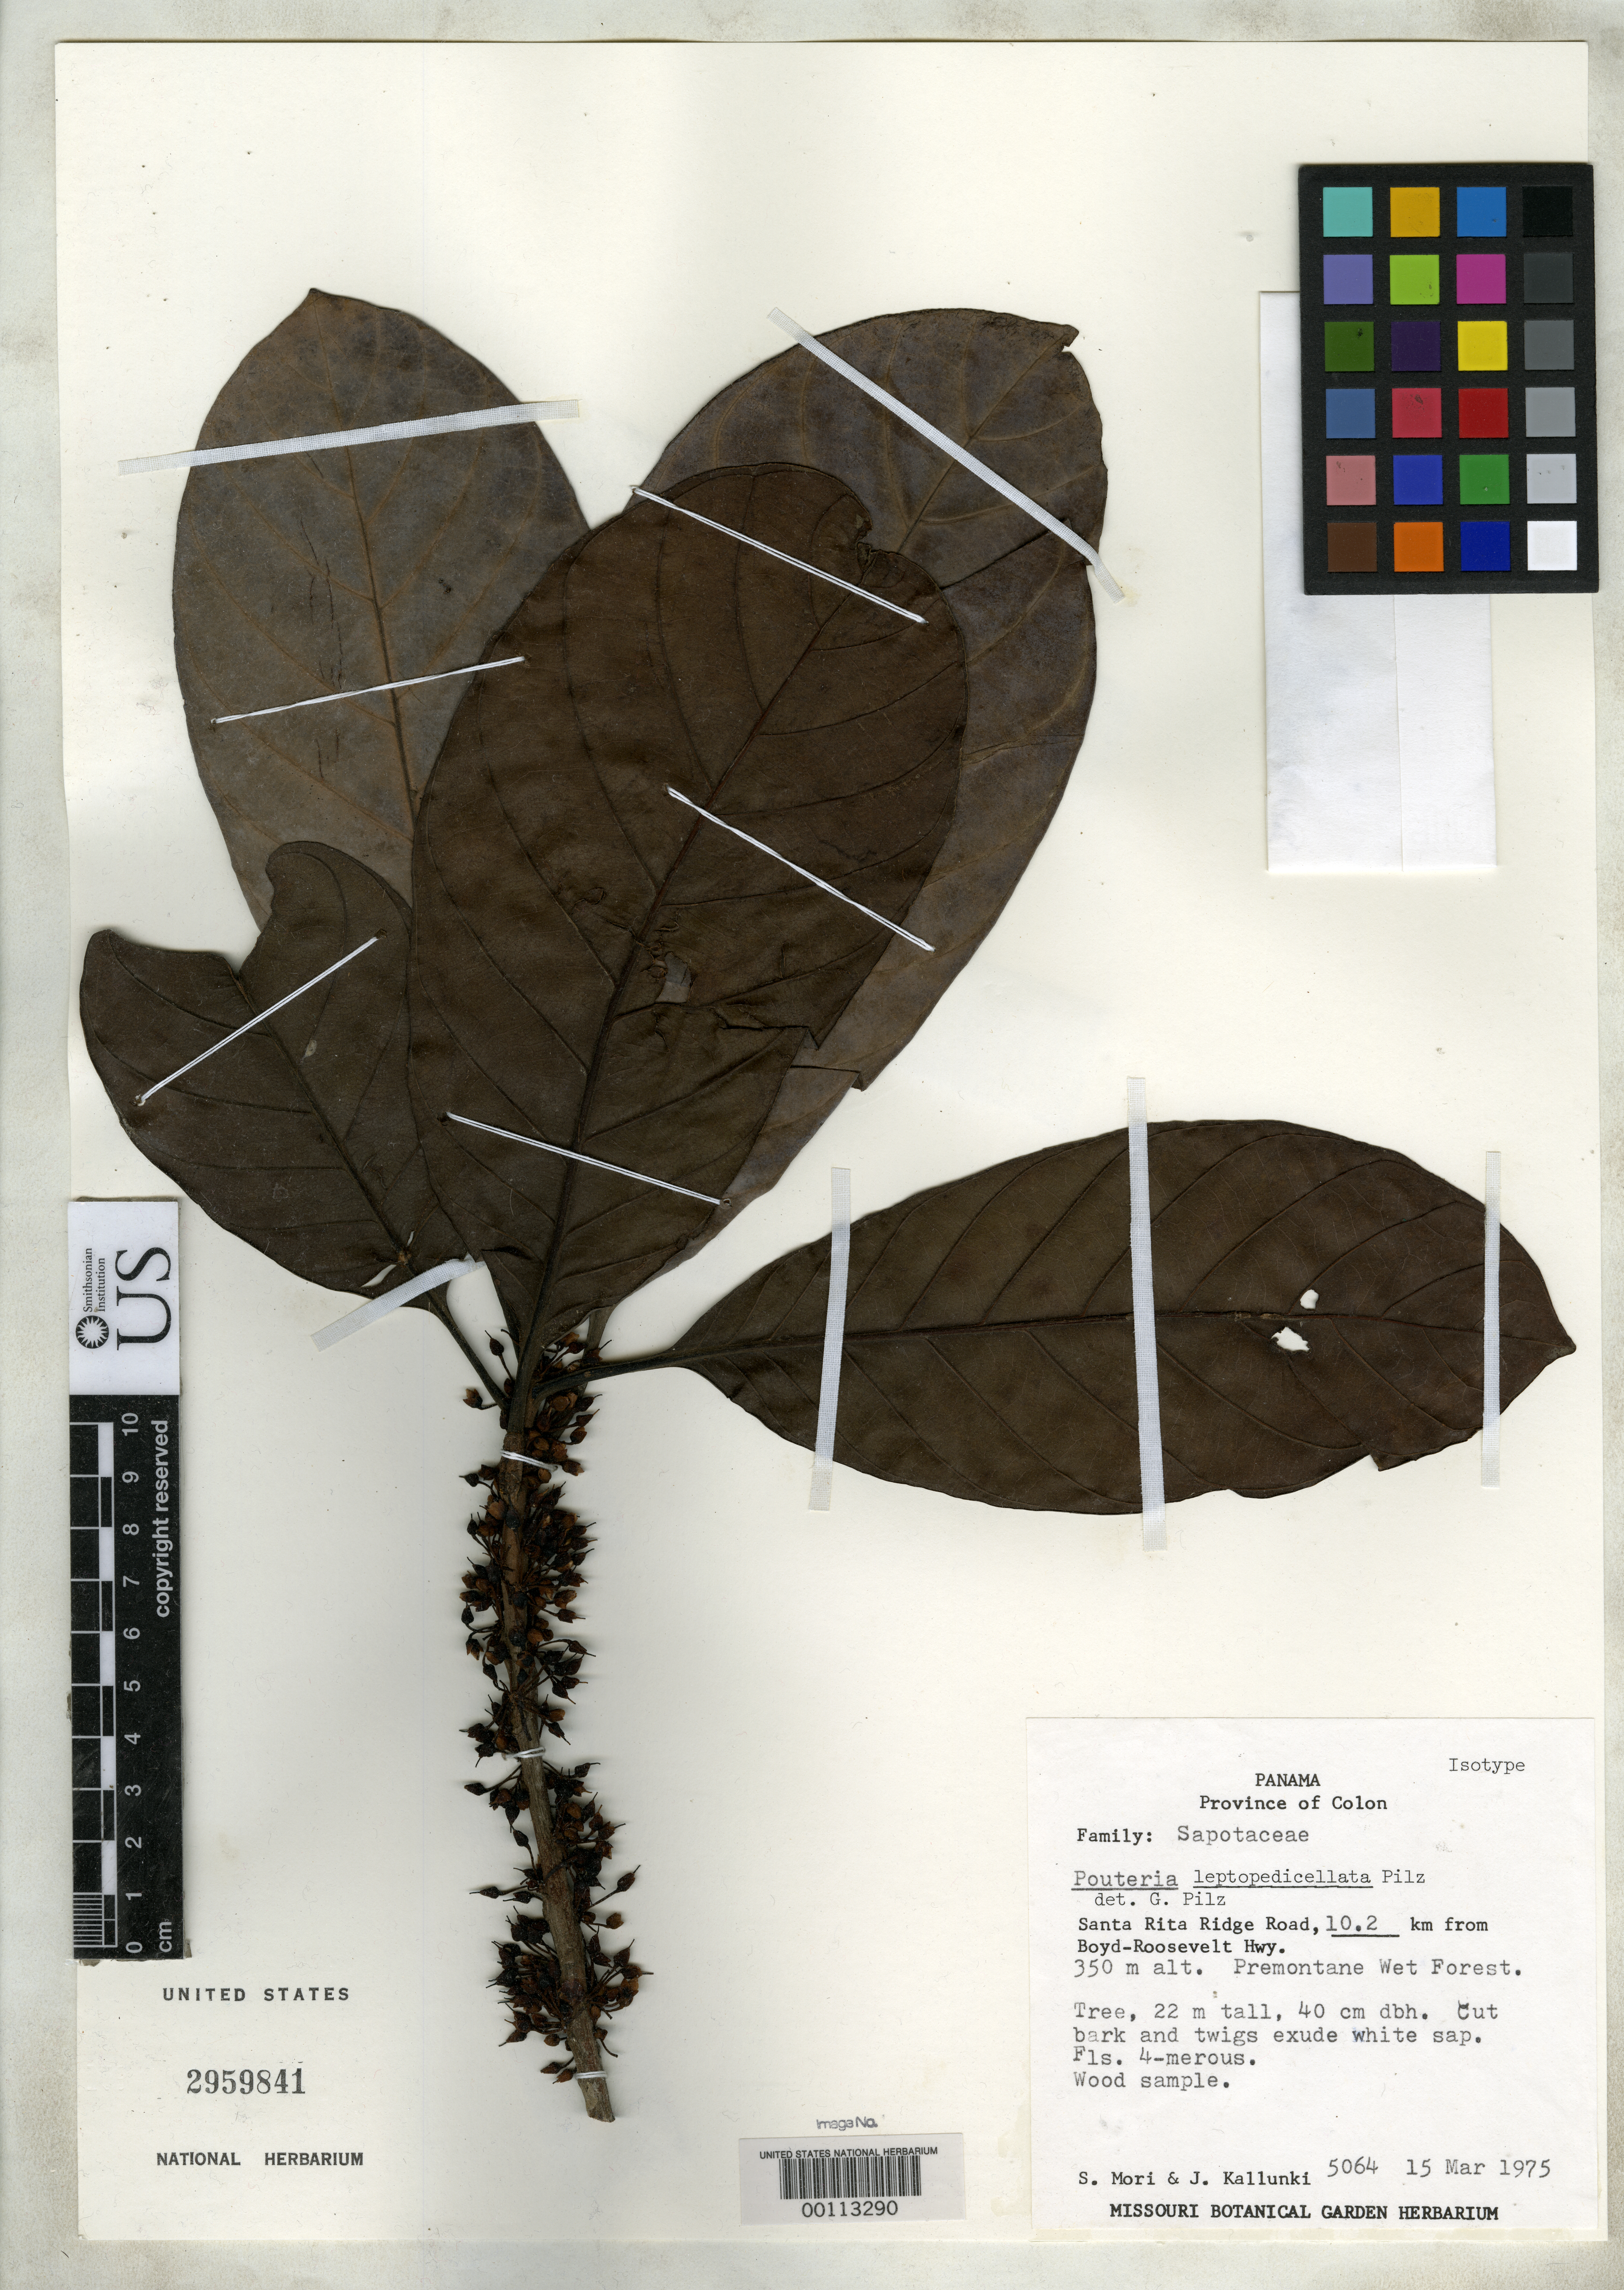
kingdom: Plantae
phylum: Tracheophyta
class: Magnoliopsida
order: Ericales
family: Sapotaceae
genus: Pouteria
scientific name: Pouteria leptopedicellata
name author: Pilz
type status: Isotype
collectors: S. Mori & J. Kallunki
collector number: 5064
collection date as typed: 15 Mar 1975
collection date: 1975-03-15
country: Panama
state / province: Colón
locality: Santa Rita Ridge Road, 10.2 km from Boyd-Roosevelt Hwy.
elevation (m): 350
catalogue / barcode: US 2959841